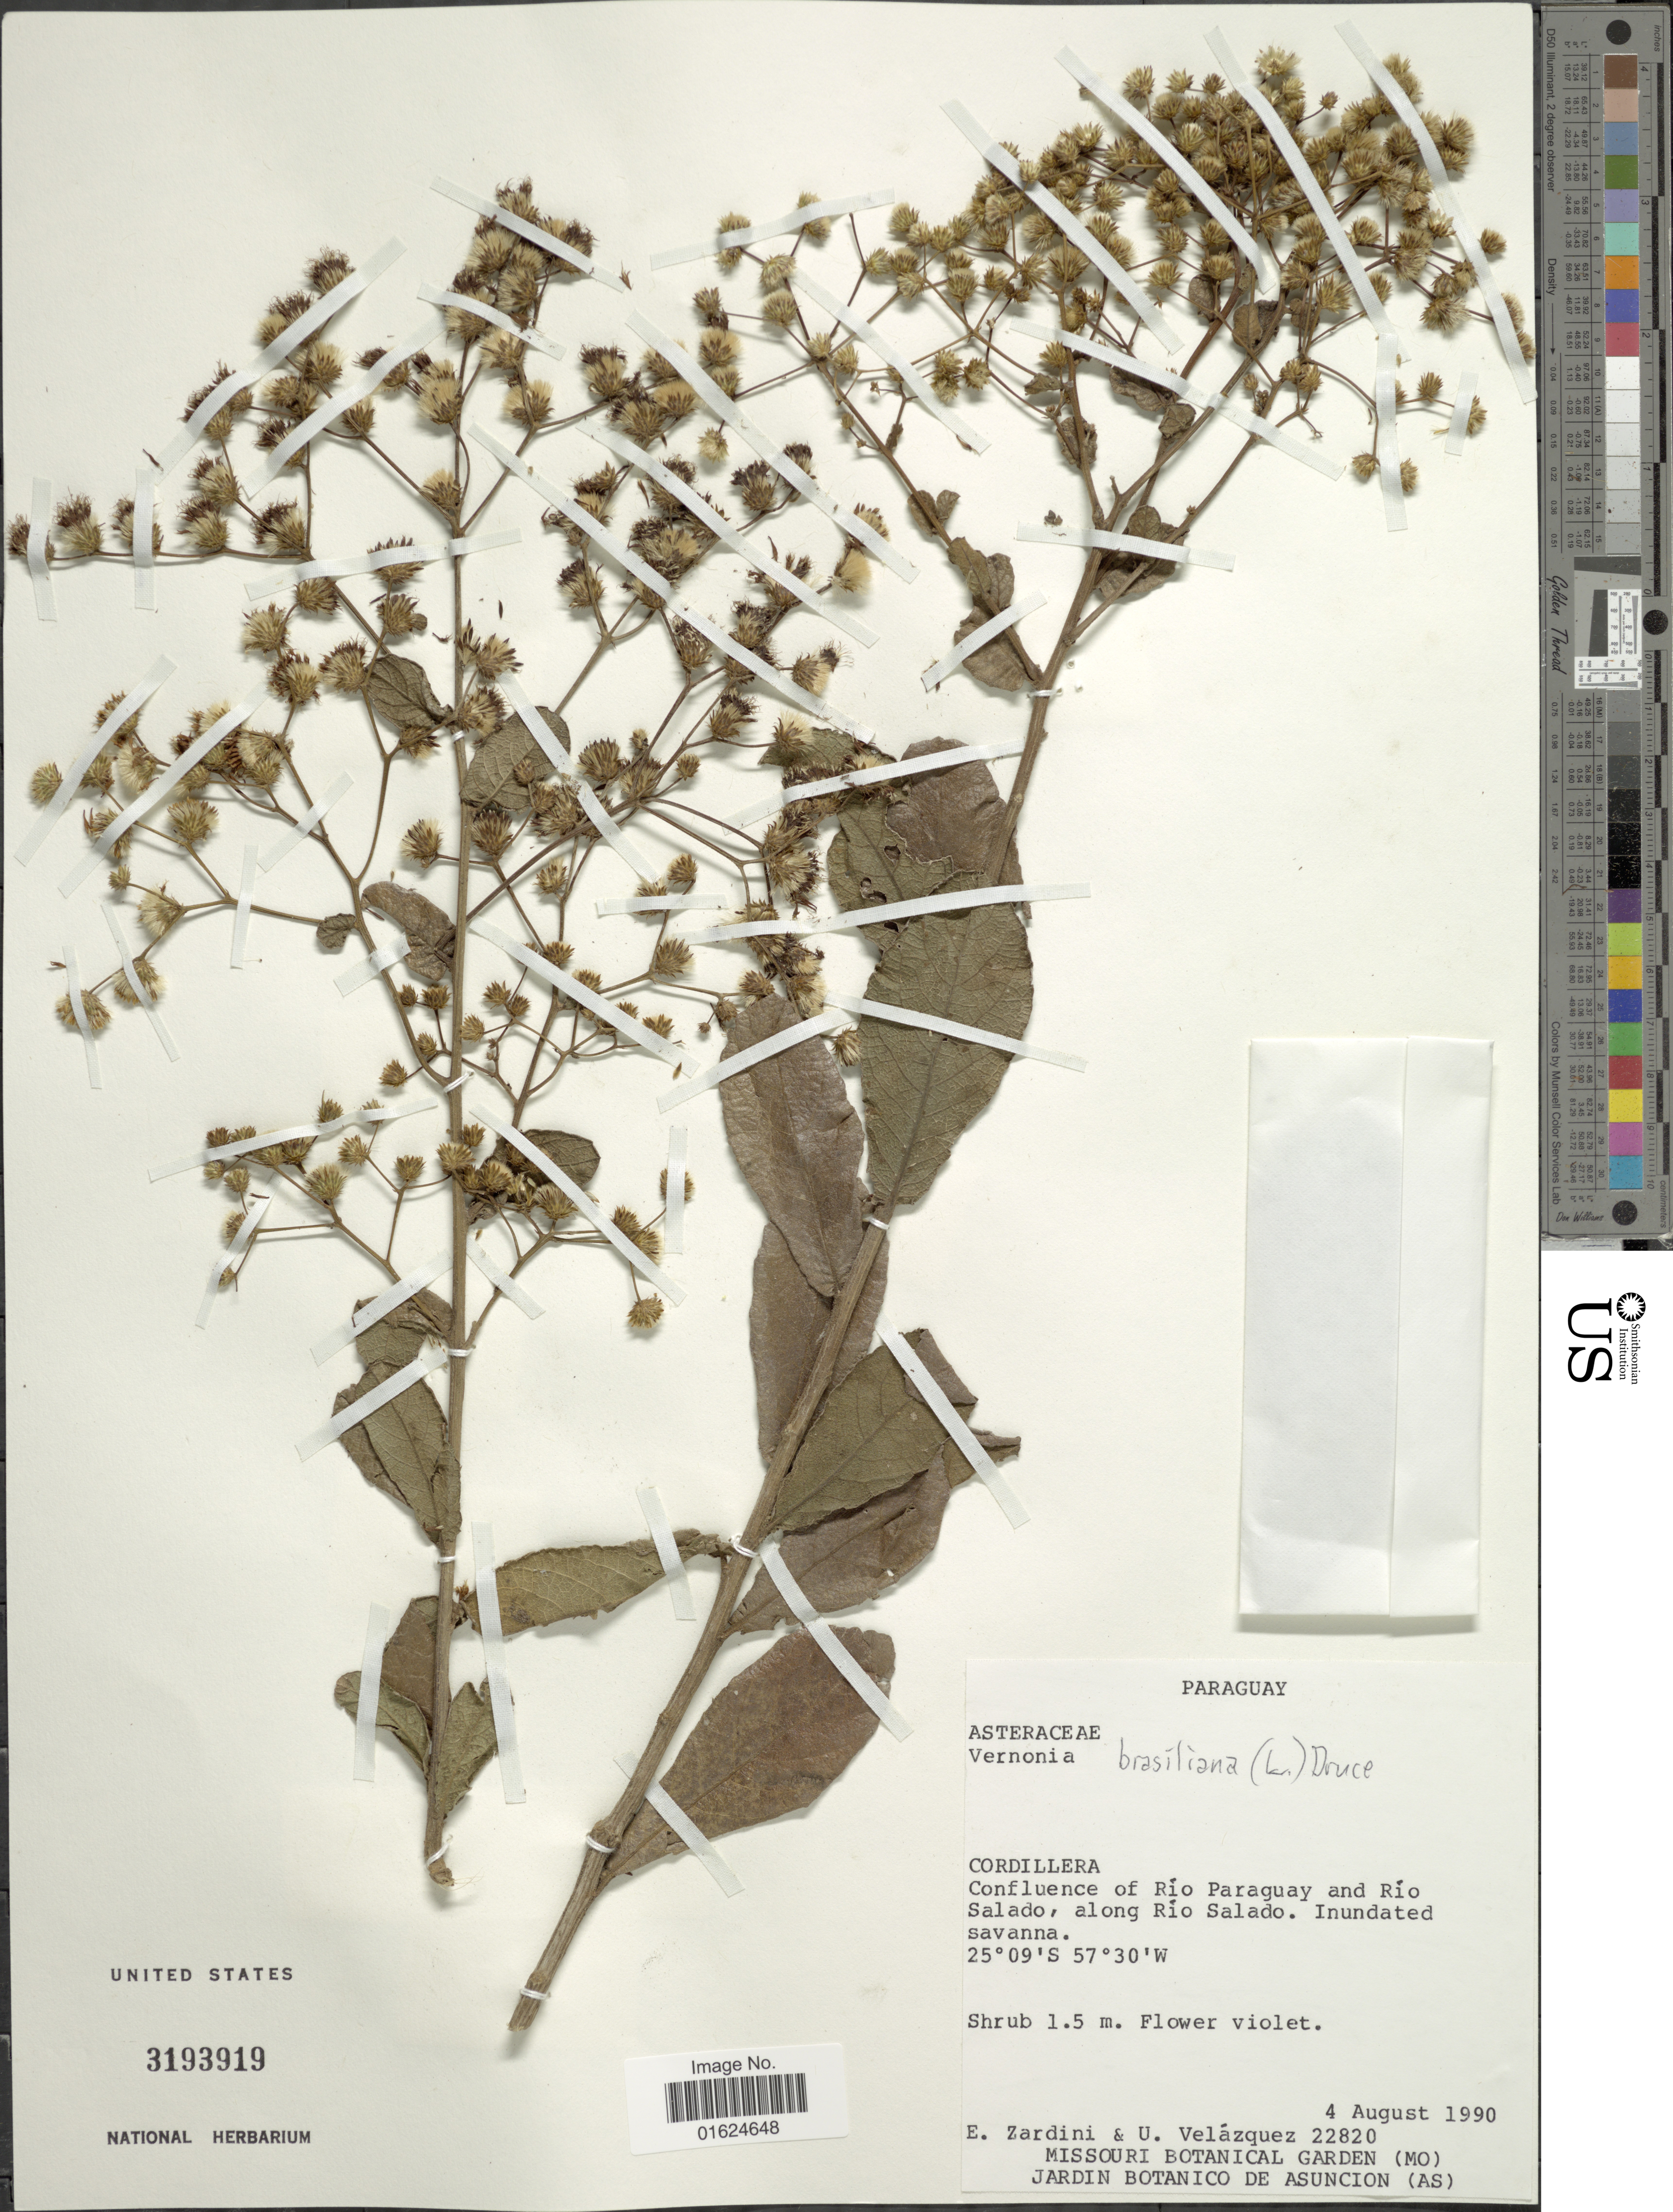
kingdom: Plantae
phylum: Tracheophyta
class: Magnoliopsida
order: Asterales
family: Asteraceae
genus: Vernonia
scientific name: Vernonia brasiliana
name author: (L.) Druce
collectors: E. M. Zardini & U. Velázquez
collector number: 22820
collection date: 1990-08-04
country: Paraguay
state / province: Cordillera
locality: Confluence of Río Paraguay and Río Salado, along Río Salado, along Rio Salado. Inundated savanna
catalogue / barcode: US 3193919